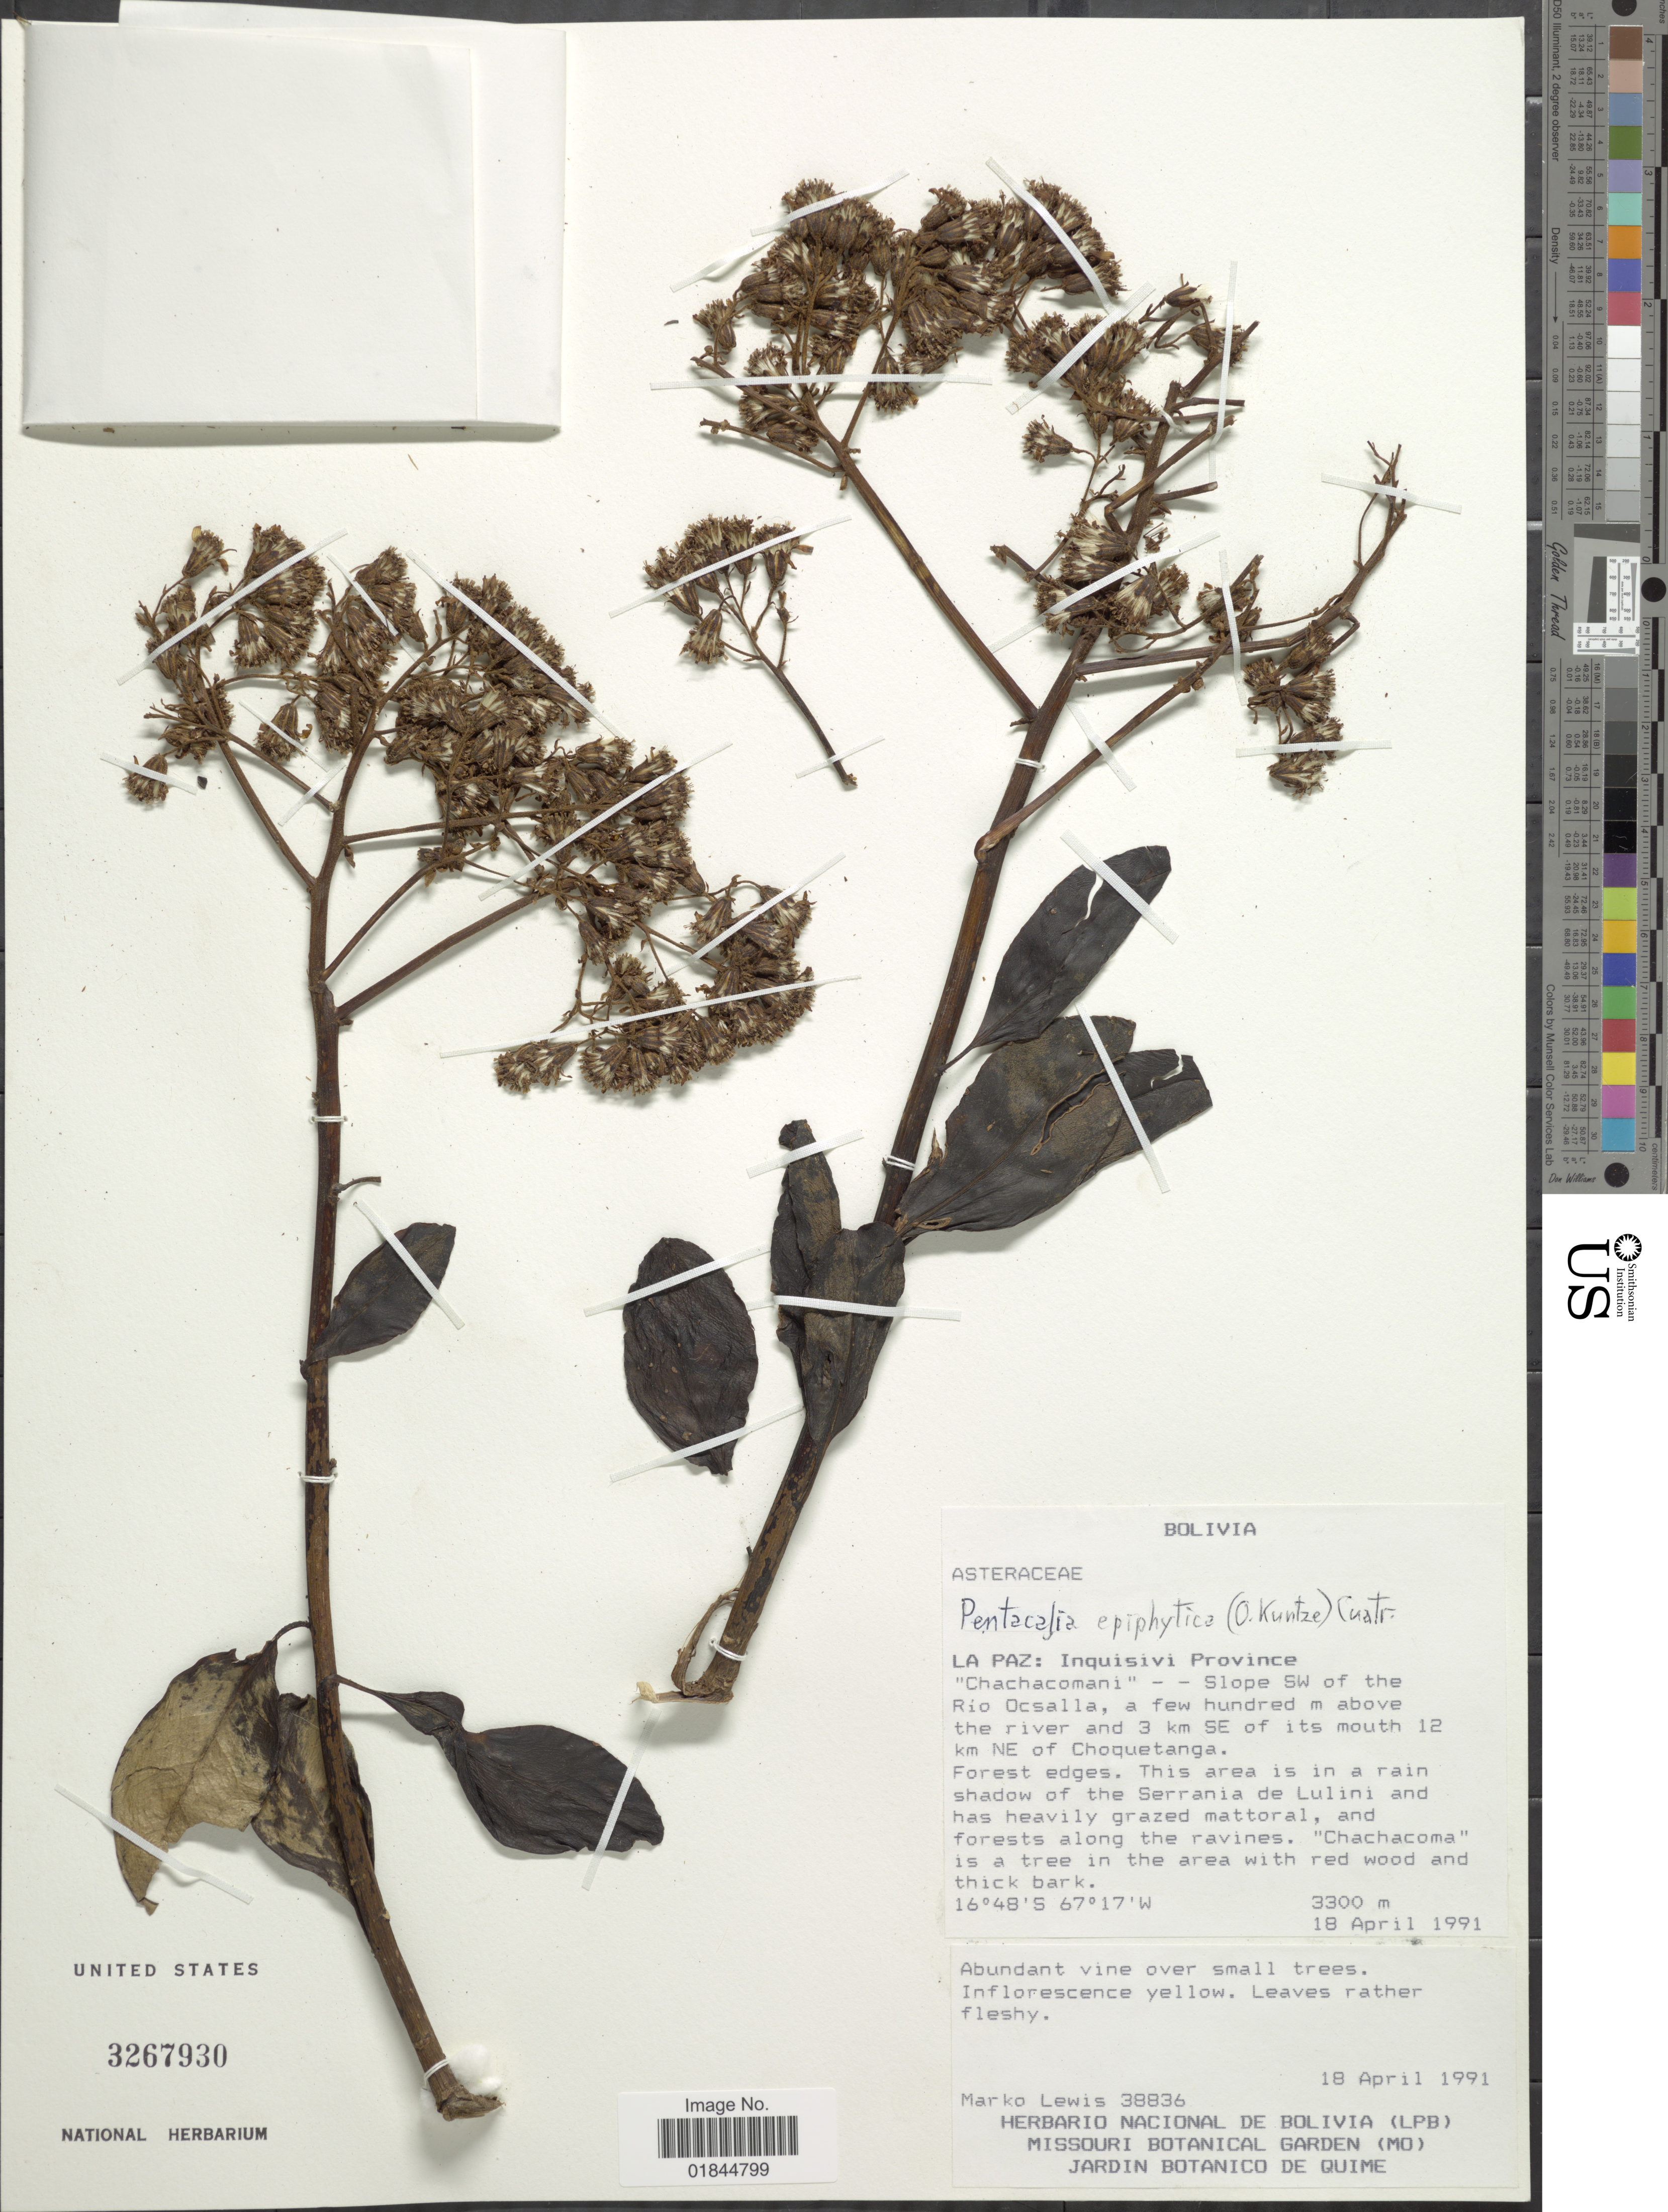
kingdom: Plantae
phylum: Tracheophyta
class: Magnoliopsida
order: Asterales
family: Asteraceae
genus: Pentacalia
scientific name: Pentacalia epiphytica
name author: (Kuntze) Cuatrec.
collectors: M. A. Lewis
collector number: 38836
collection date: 1991-04-18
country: Bolivia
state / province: La Paz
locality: La Paz: Inquisivi Province. "Chachacomani" - 0 Slope SW of the Rio Ocsalla, a few hundred m above the river and 3 km SE of its mouth 12 km NE of Choquetanga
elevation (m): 3300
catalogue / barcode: US 3267930